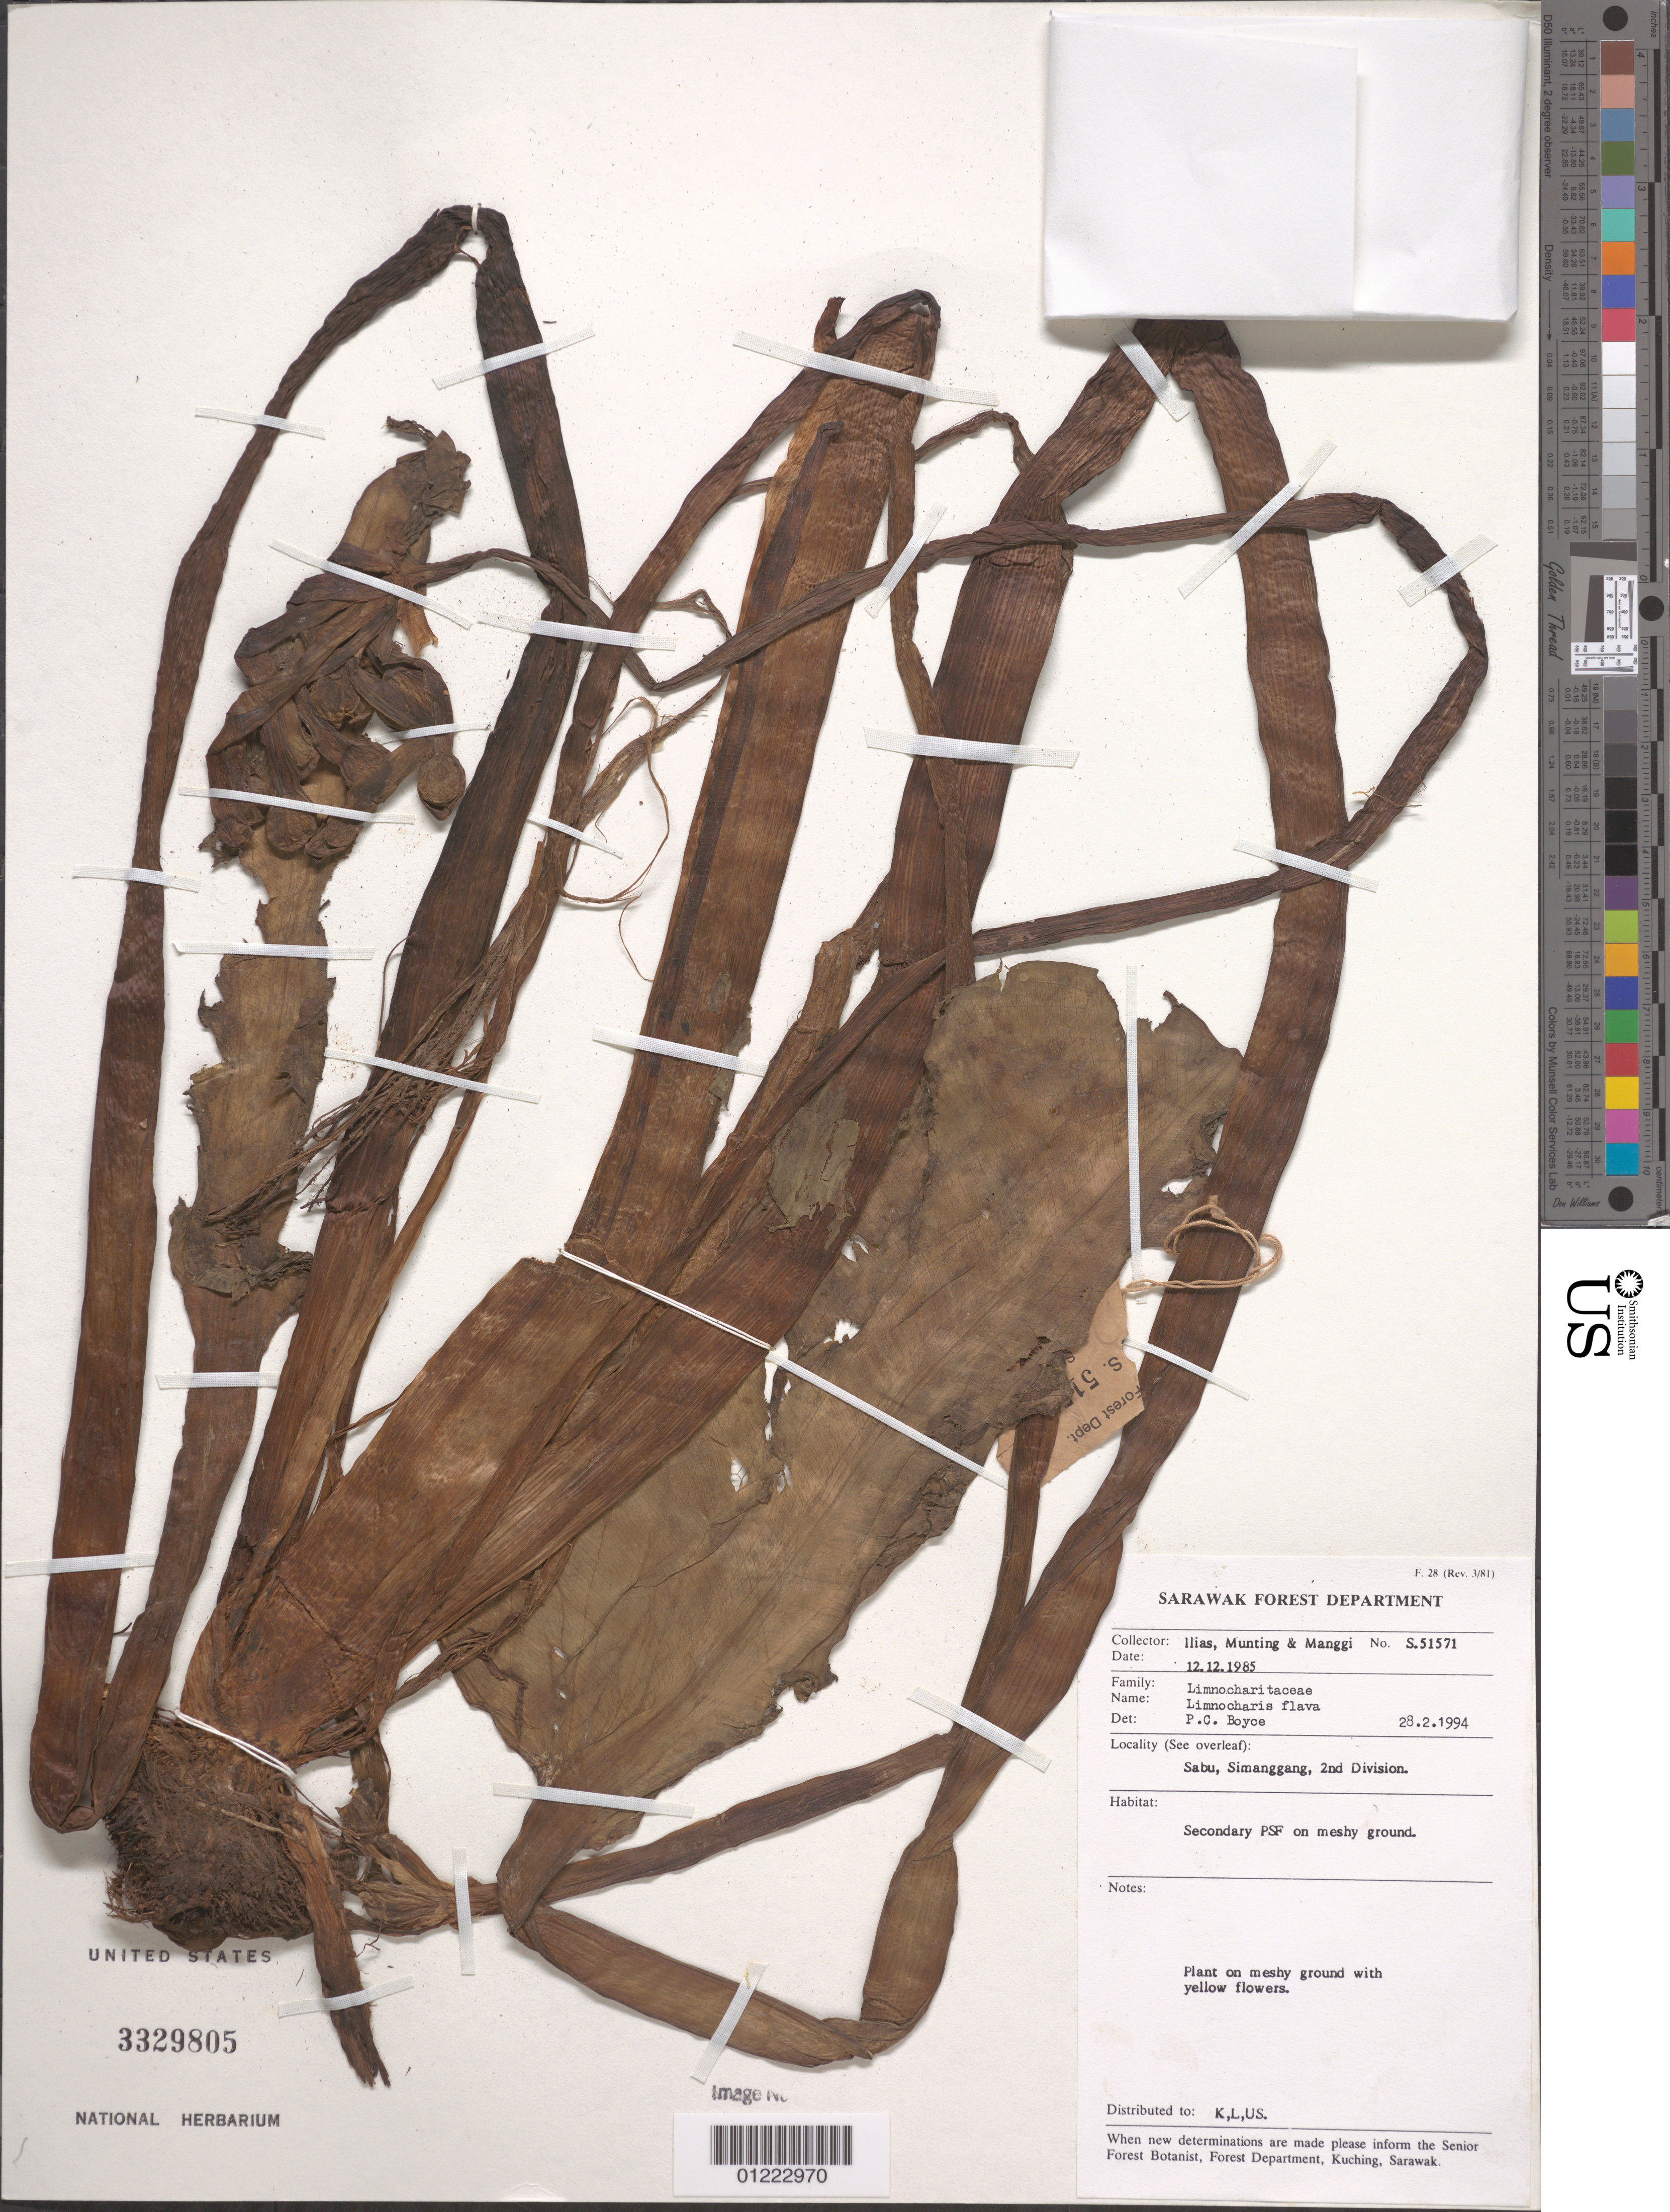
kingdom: Plantae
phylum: Tracheophyta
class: Liliopsida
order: Alismatales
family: Alismataceae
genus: Limnocharis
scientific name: Limnocharis flava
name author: (L.) Buchenau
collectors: Llias, --, Munting, -- & Manggi, --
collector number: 51571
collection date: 1965-12-12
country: Malaysia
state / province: Sarawak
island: Borneo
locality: Sabu, Simanggang, 2nd Division.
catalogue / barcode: US 3329805